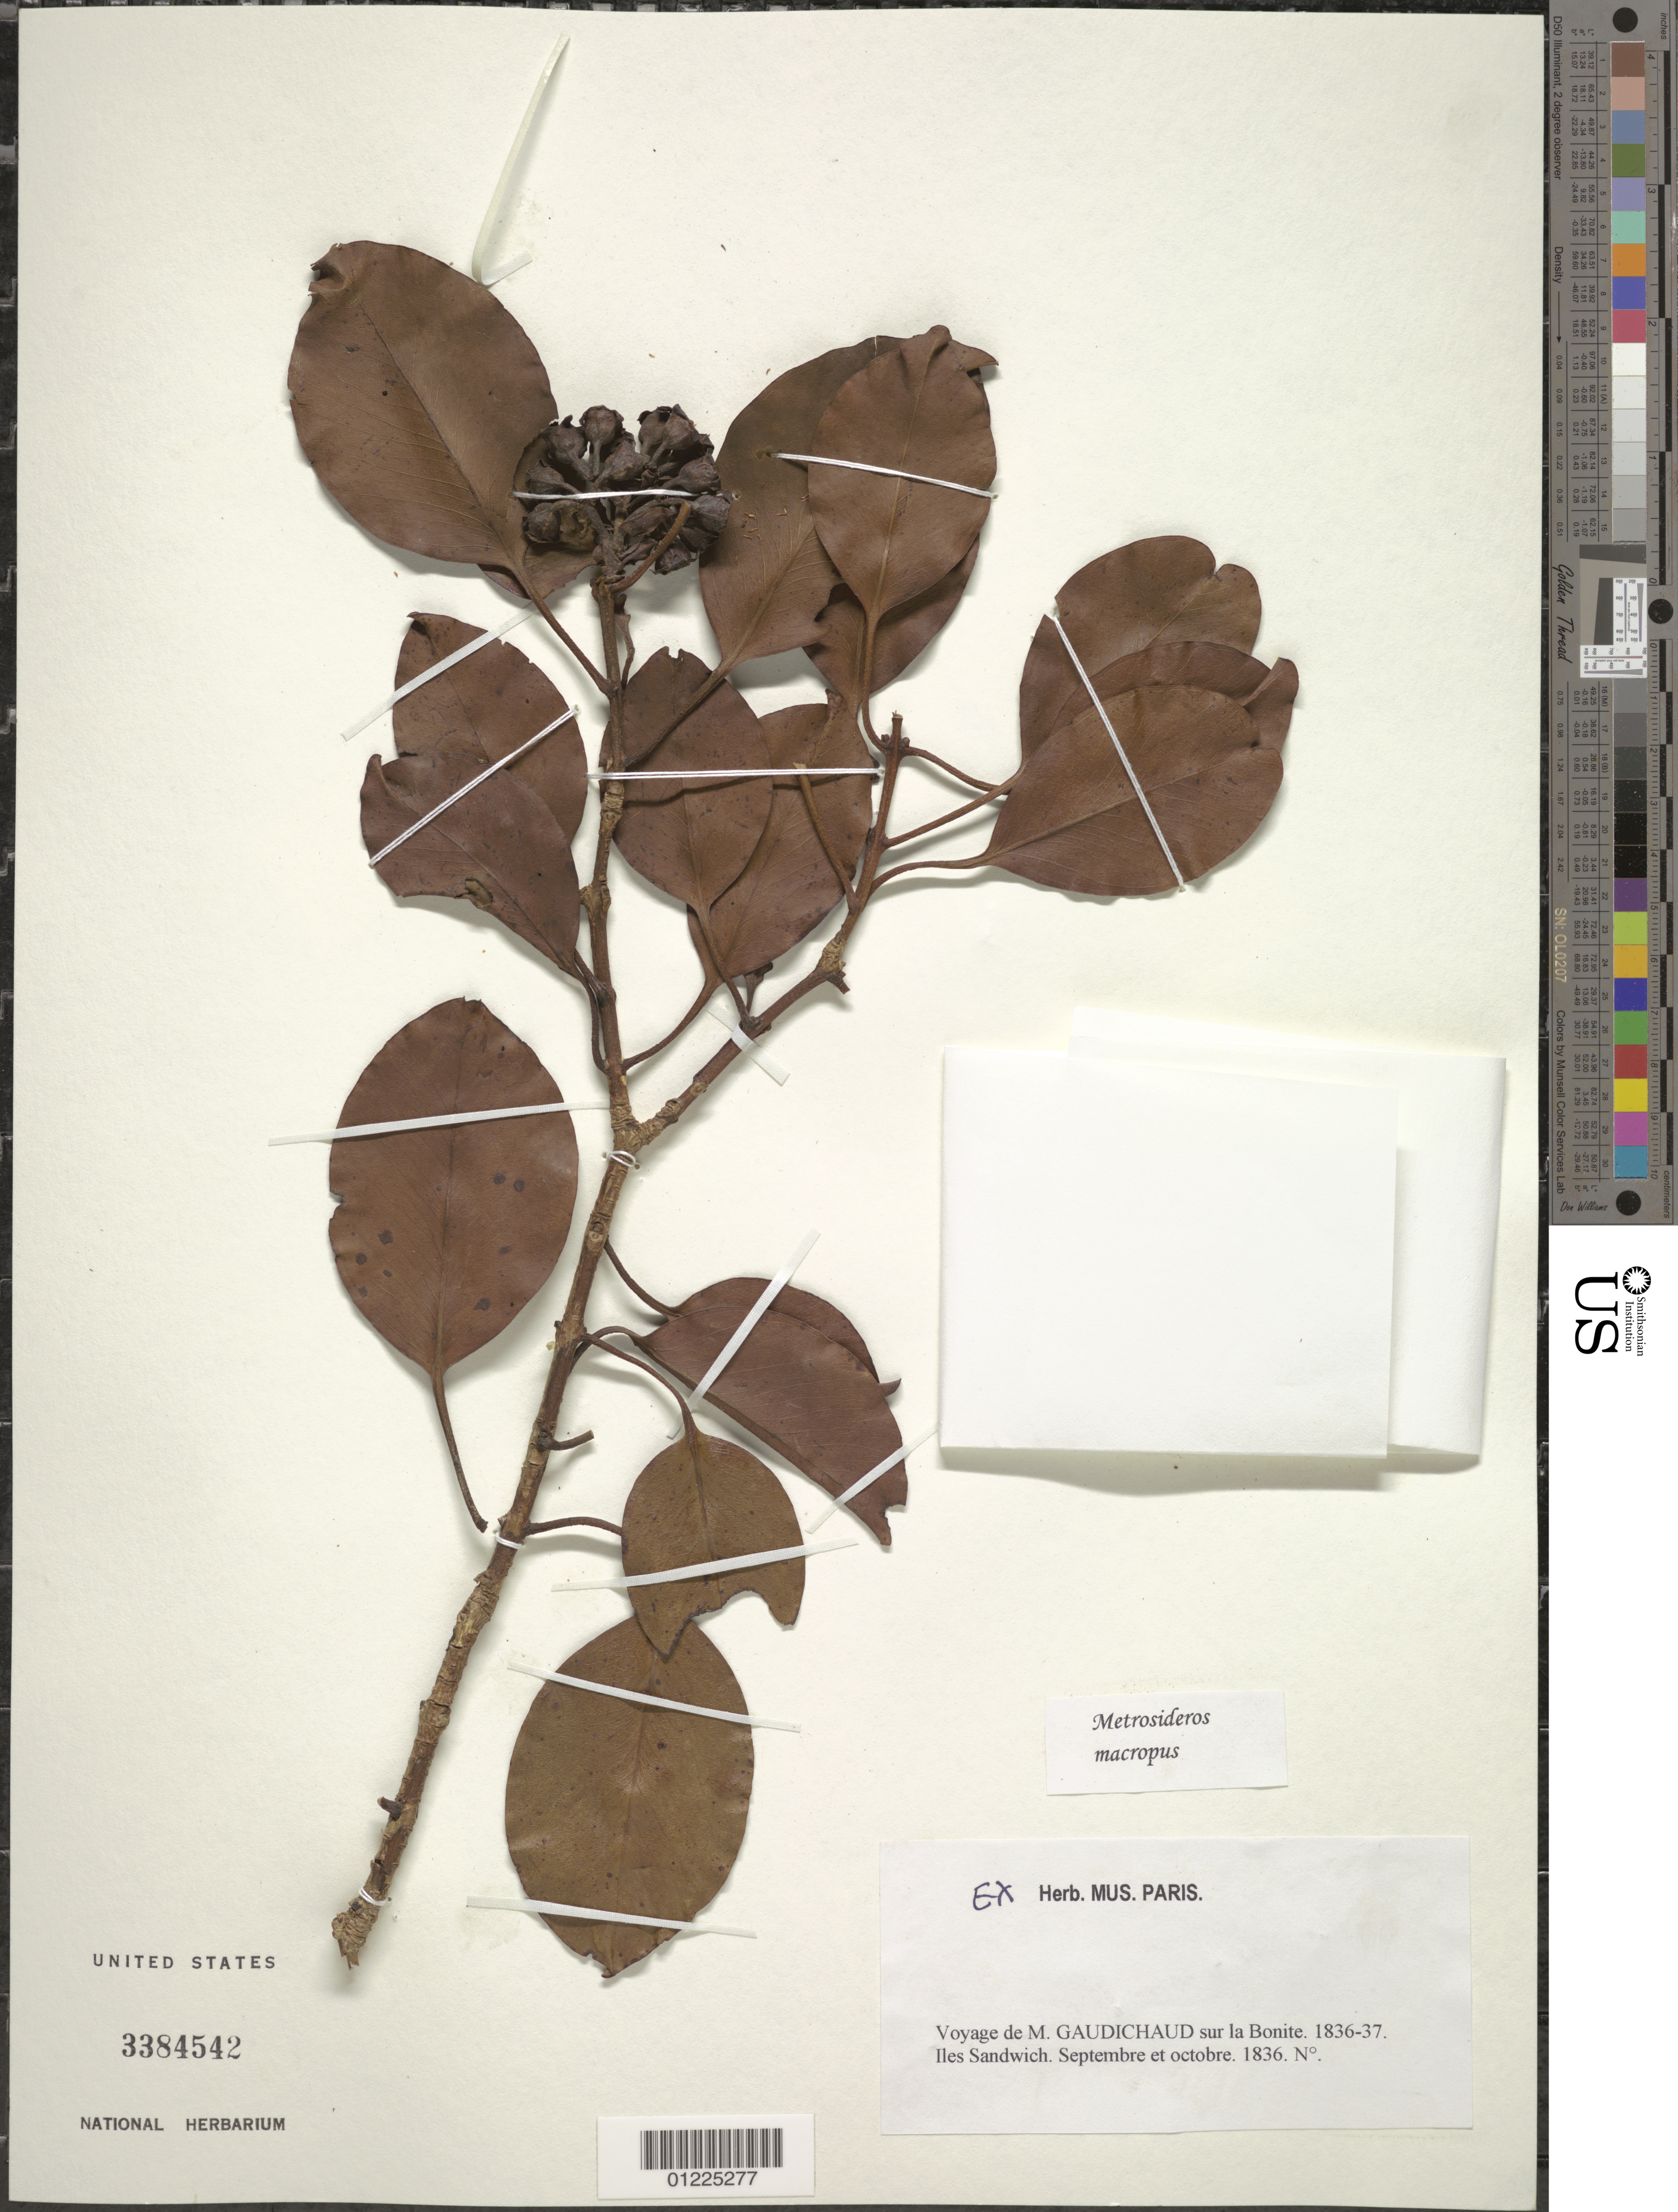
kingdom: Plantae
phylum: Tracheophyta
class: Magnoliopsida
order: Myrtales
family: Myrtaceae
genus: Metrosideros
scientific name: Metrosideros macropus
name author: Hook. & Arn.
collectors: C. Gaudichaud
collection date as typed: Sep 1836 to Oct 1836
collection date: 1836-09/1836-10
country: United States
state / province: Hawaii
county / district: Kauai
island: Kaua'i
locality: Iles Sandwich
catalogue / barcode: US 3384542